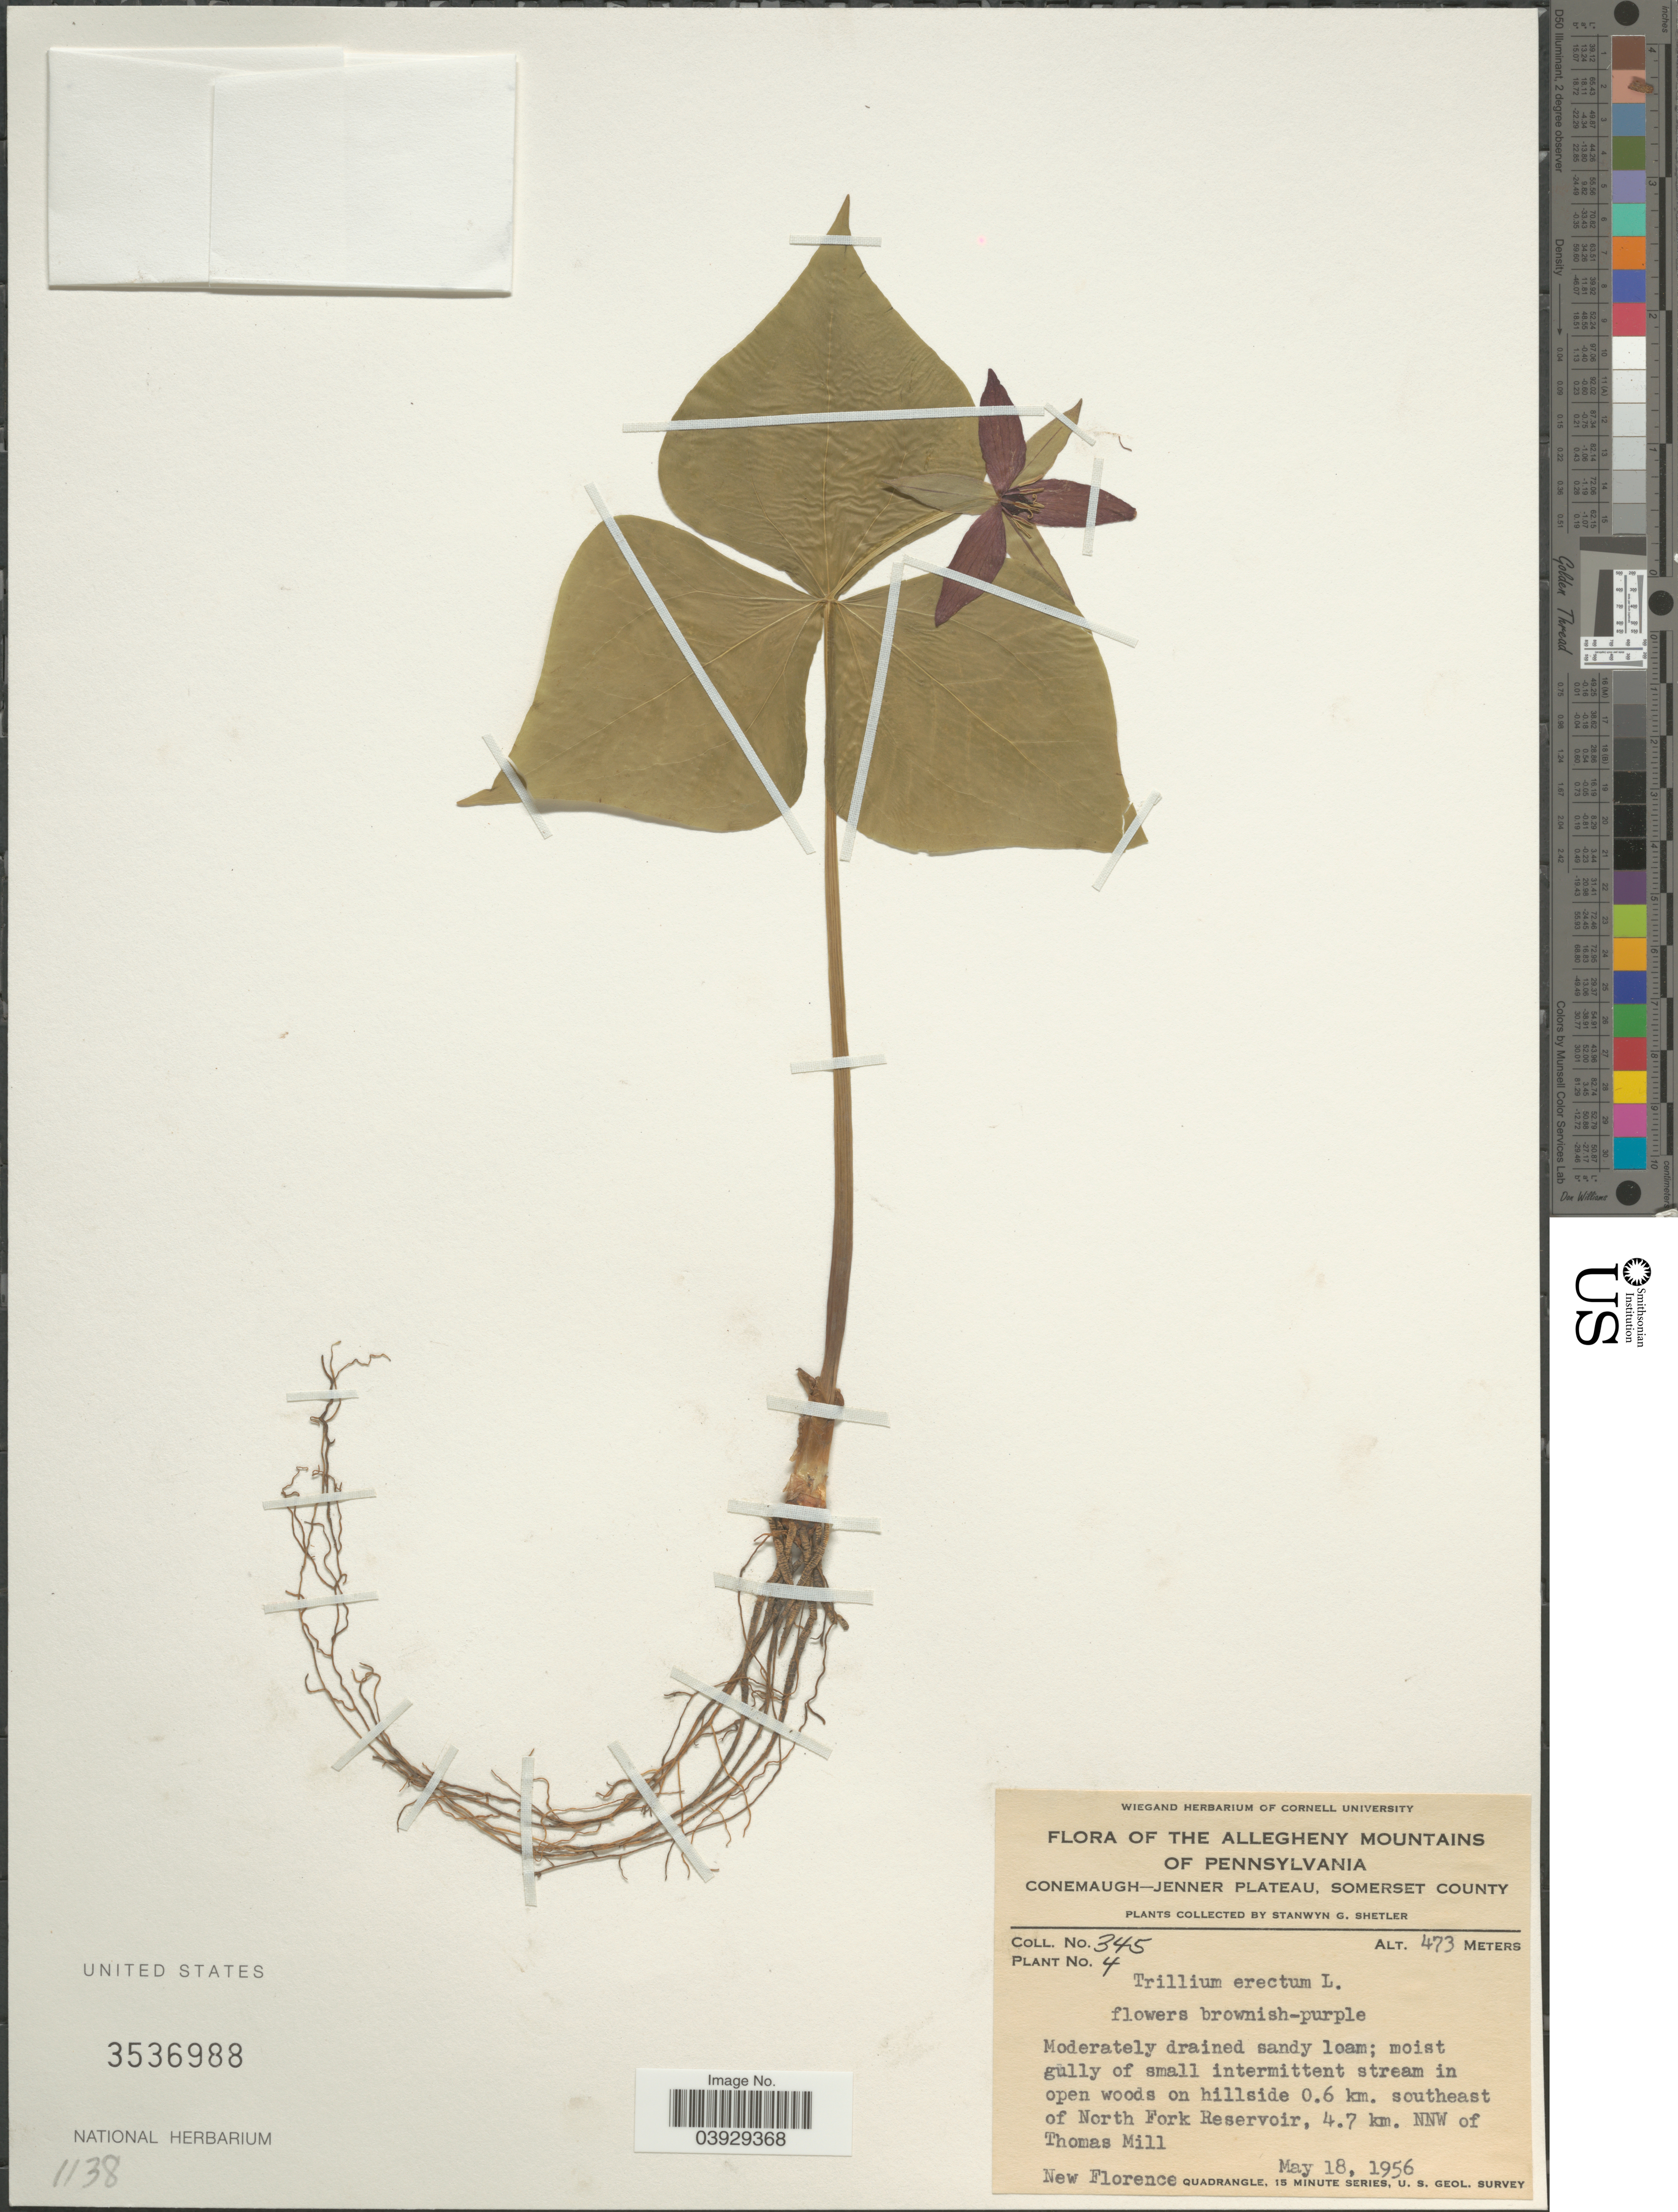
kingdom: Plantae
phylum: Tracheophyta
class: Liliopsida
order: Liliales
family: Melanthiaceae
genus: Trillium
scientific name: Trillium erectum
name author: L.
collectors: S. Shetler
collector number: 345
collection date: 1956-05-18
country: United States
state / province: Pennsylvania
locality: Allegheny Mountains of Pennsylvania. Conemaugh-Jenner Plateau, Somerset County. In open woods on hillside 0.6 km. southeast of North Fork Reservoir, 4.7 km. NNW of Thomas Mill. New Florence.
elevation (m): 473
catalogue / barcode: US 3536988